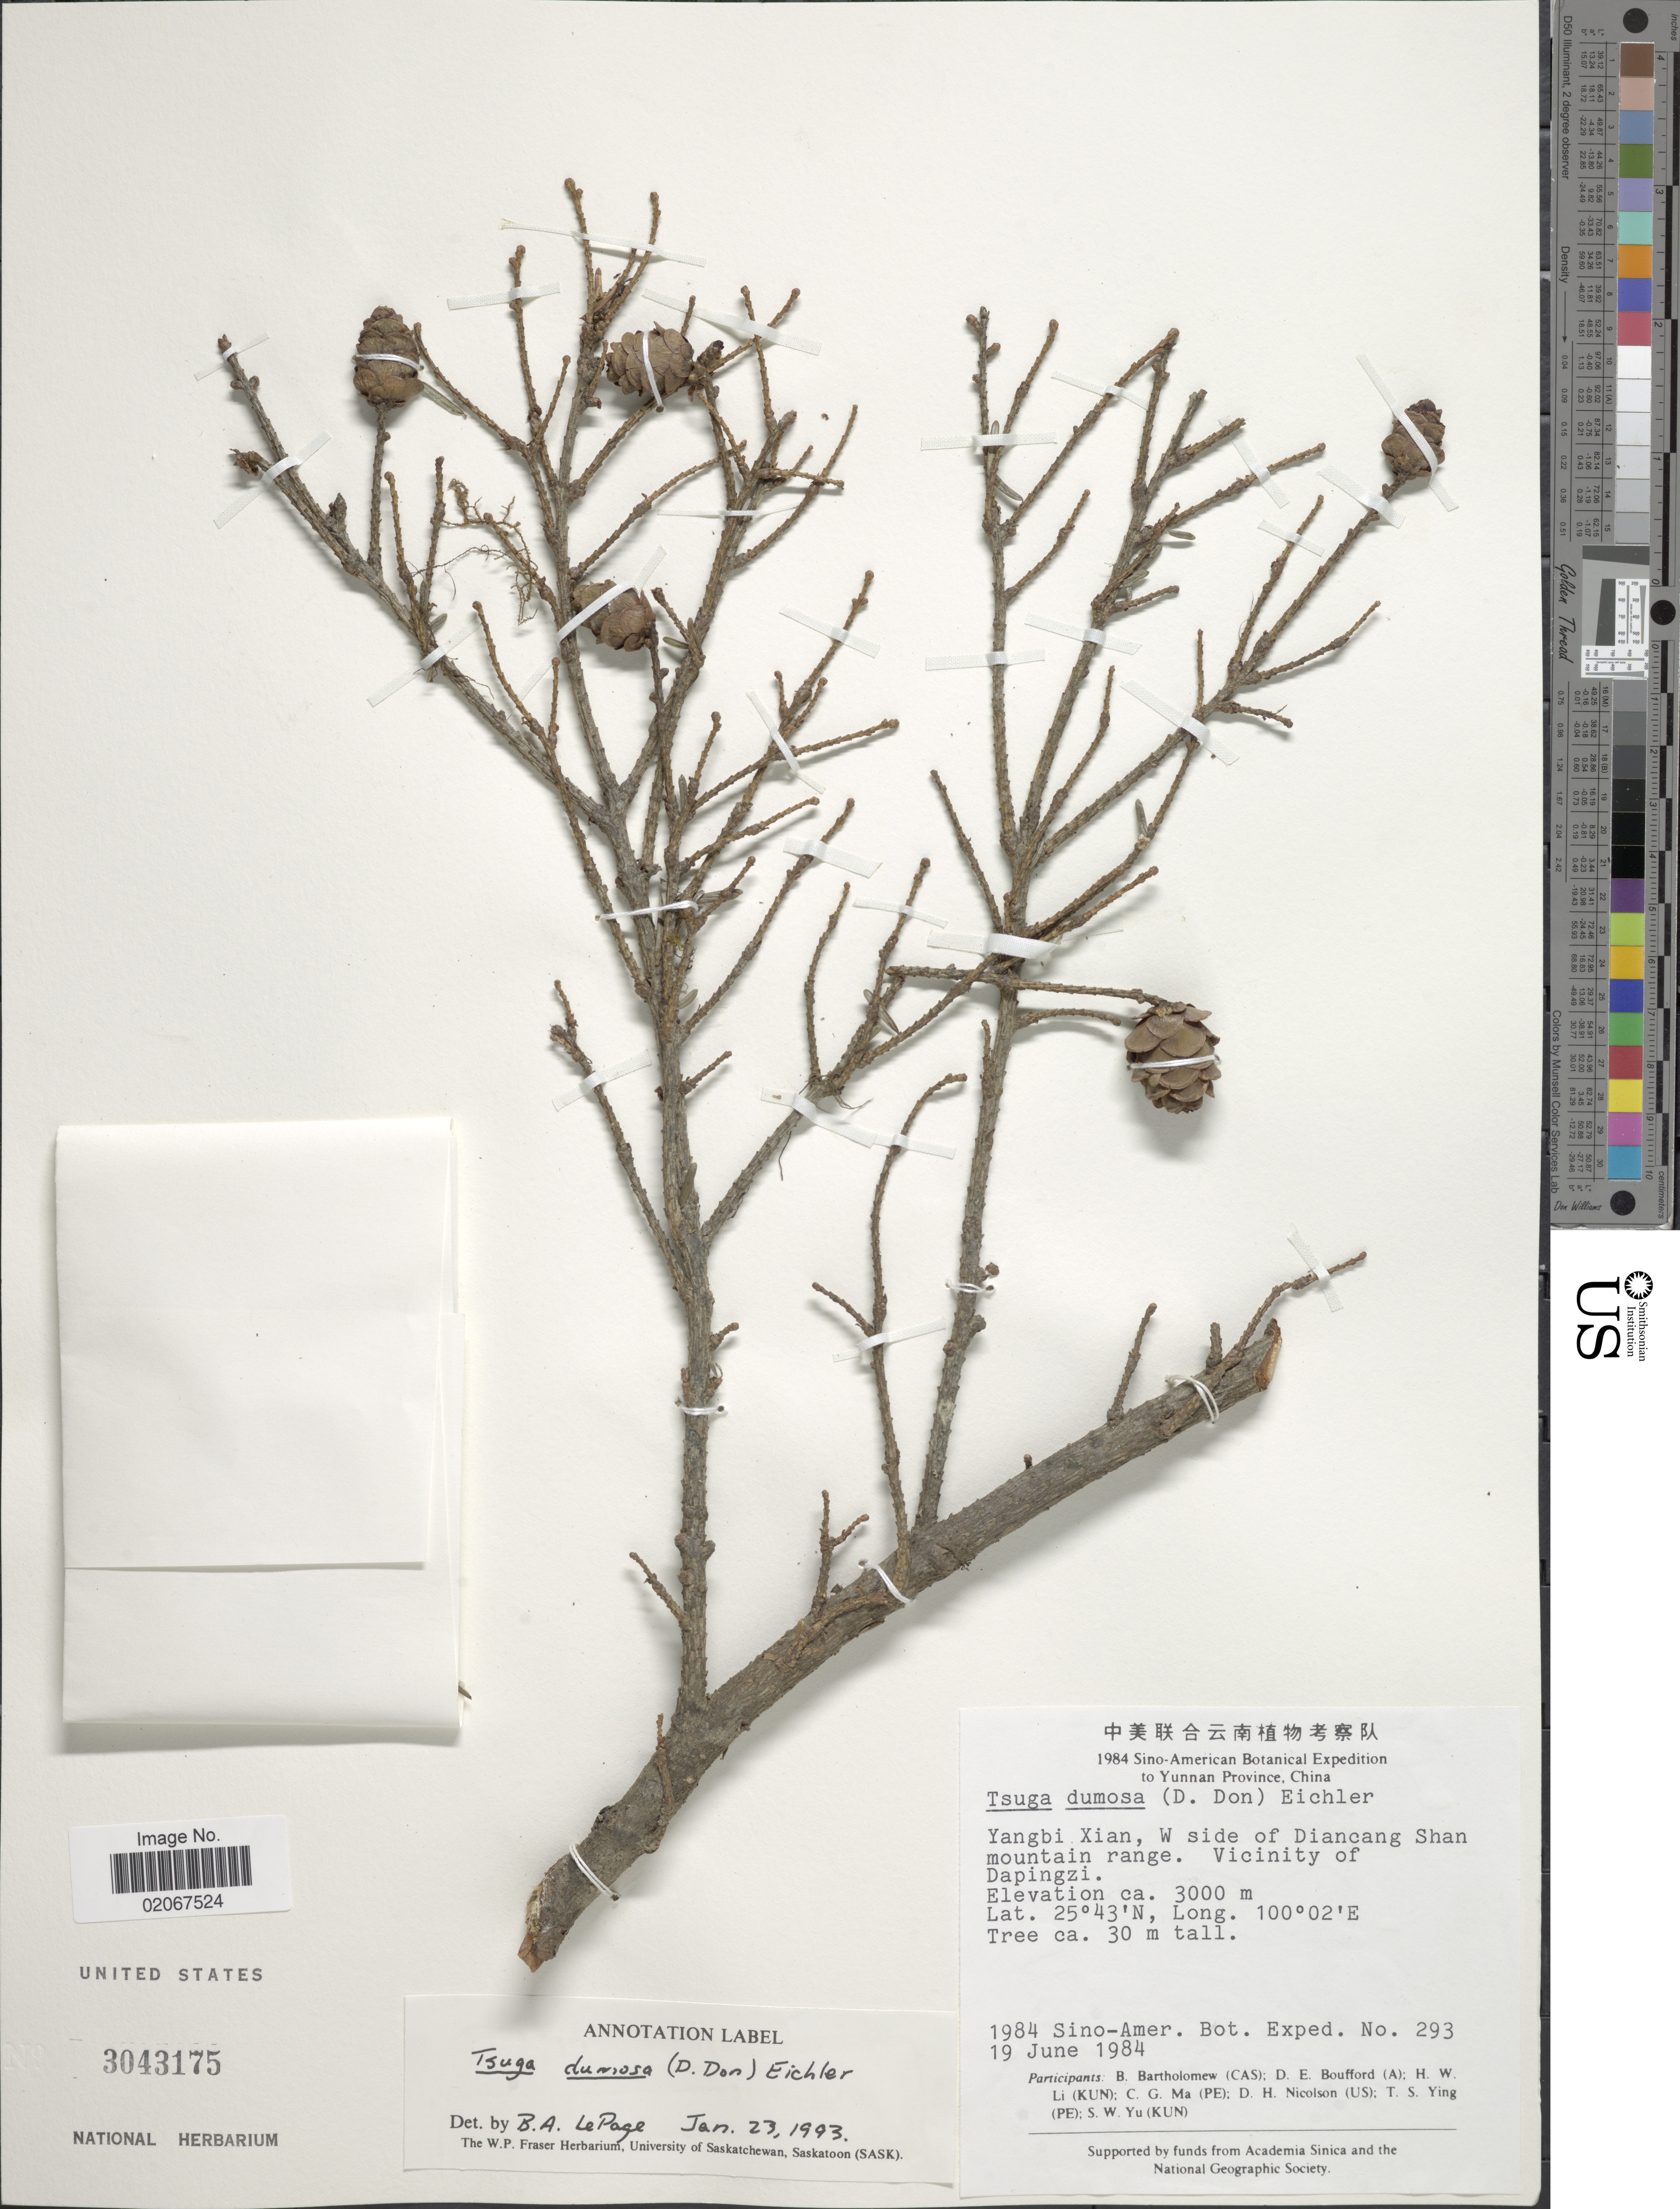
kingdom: Plantae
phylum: Tracheophyta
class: Pinopsida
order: Pinales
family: Pinaceae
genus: Tsuga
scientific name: Tsuga dumosa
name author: (D. Don) Eichler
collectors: Sino-Amer. Bot. Exped. 1984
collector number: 293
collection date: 1984-06-19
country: China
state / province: Yunnan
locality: Yunnan Province, China. Yangbi Xian, W side of Diancang Shan mountain range, Vicinity of Dapingzi.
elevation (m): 3000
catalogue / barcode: US 3043175